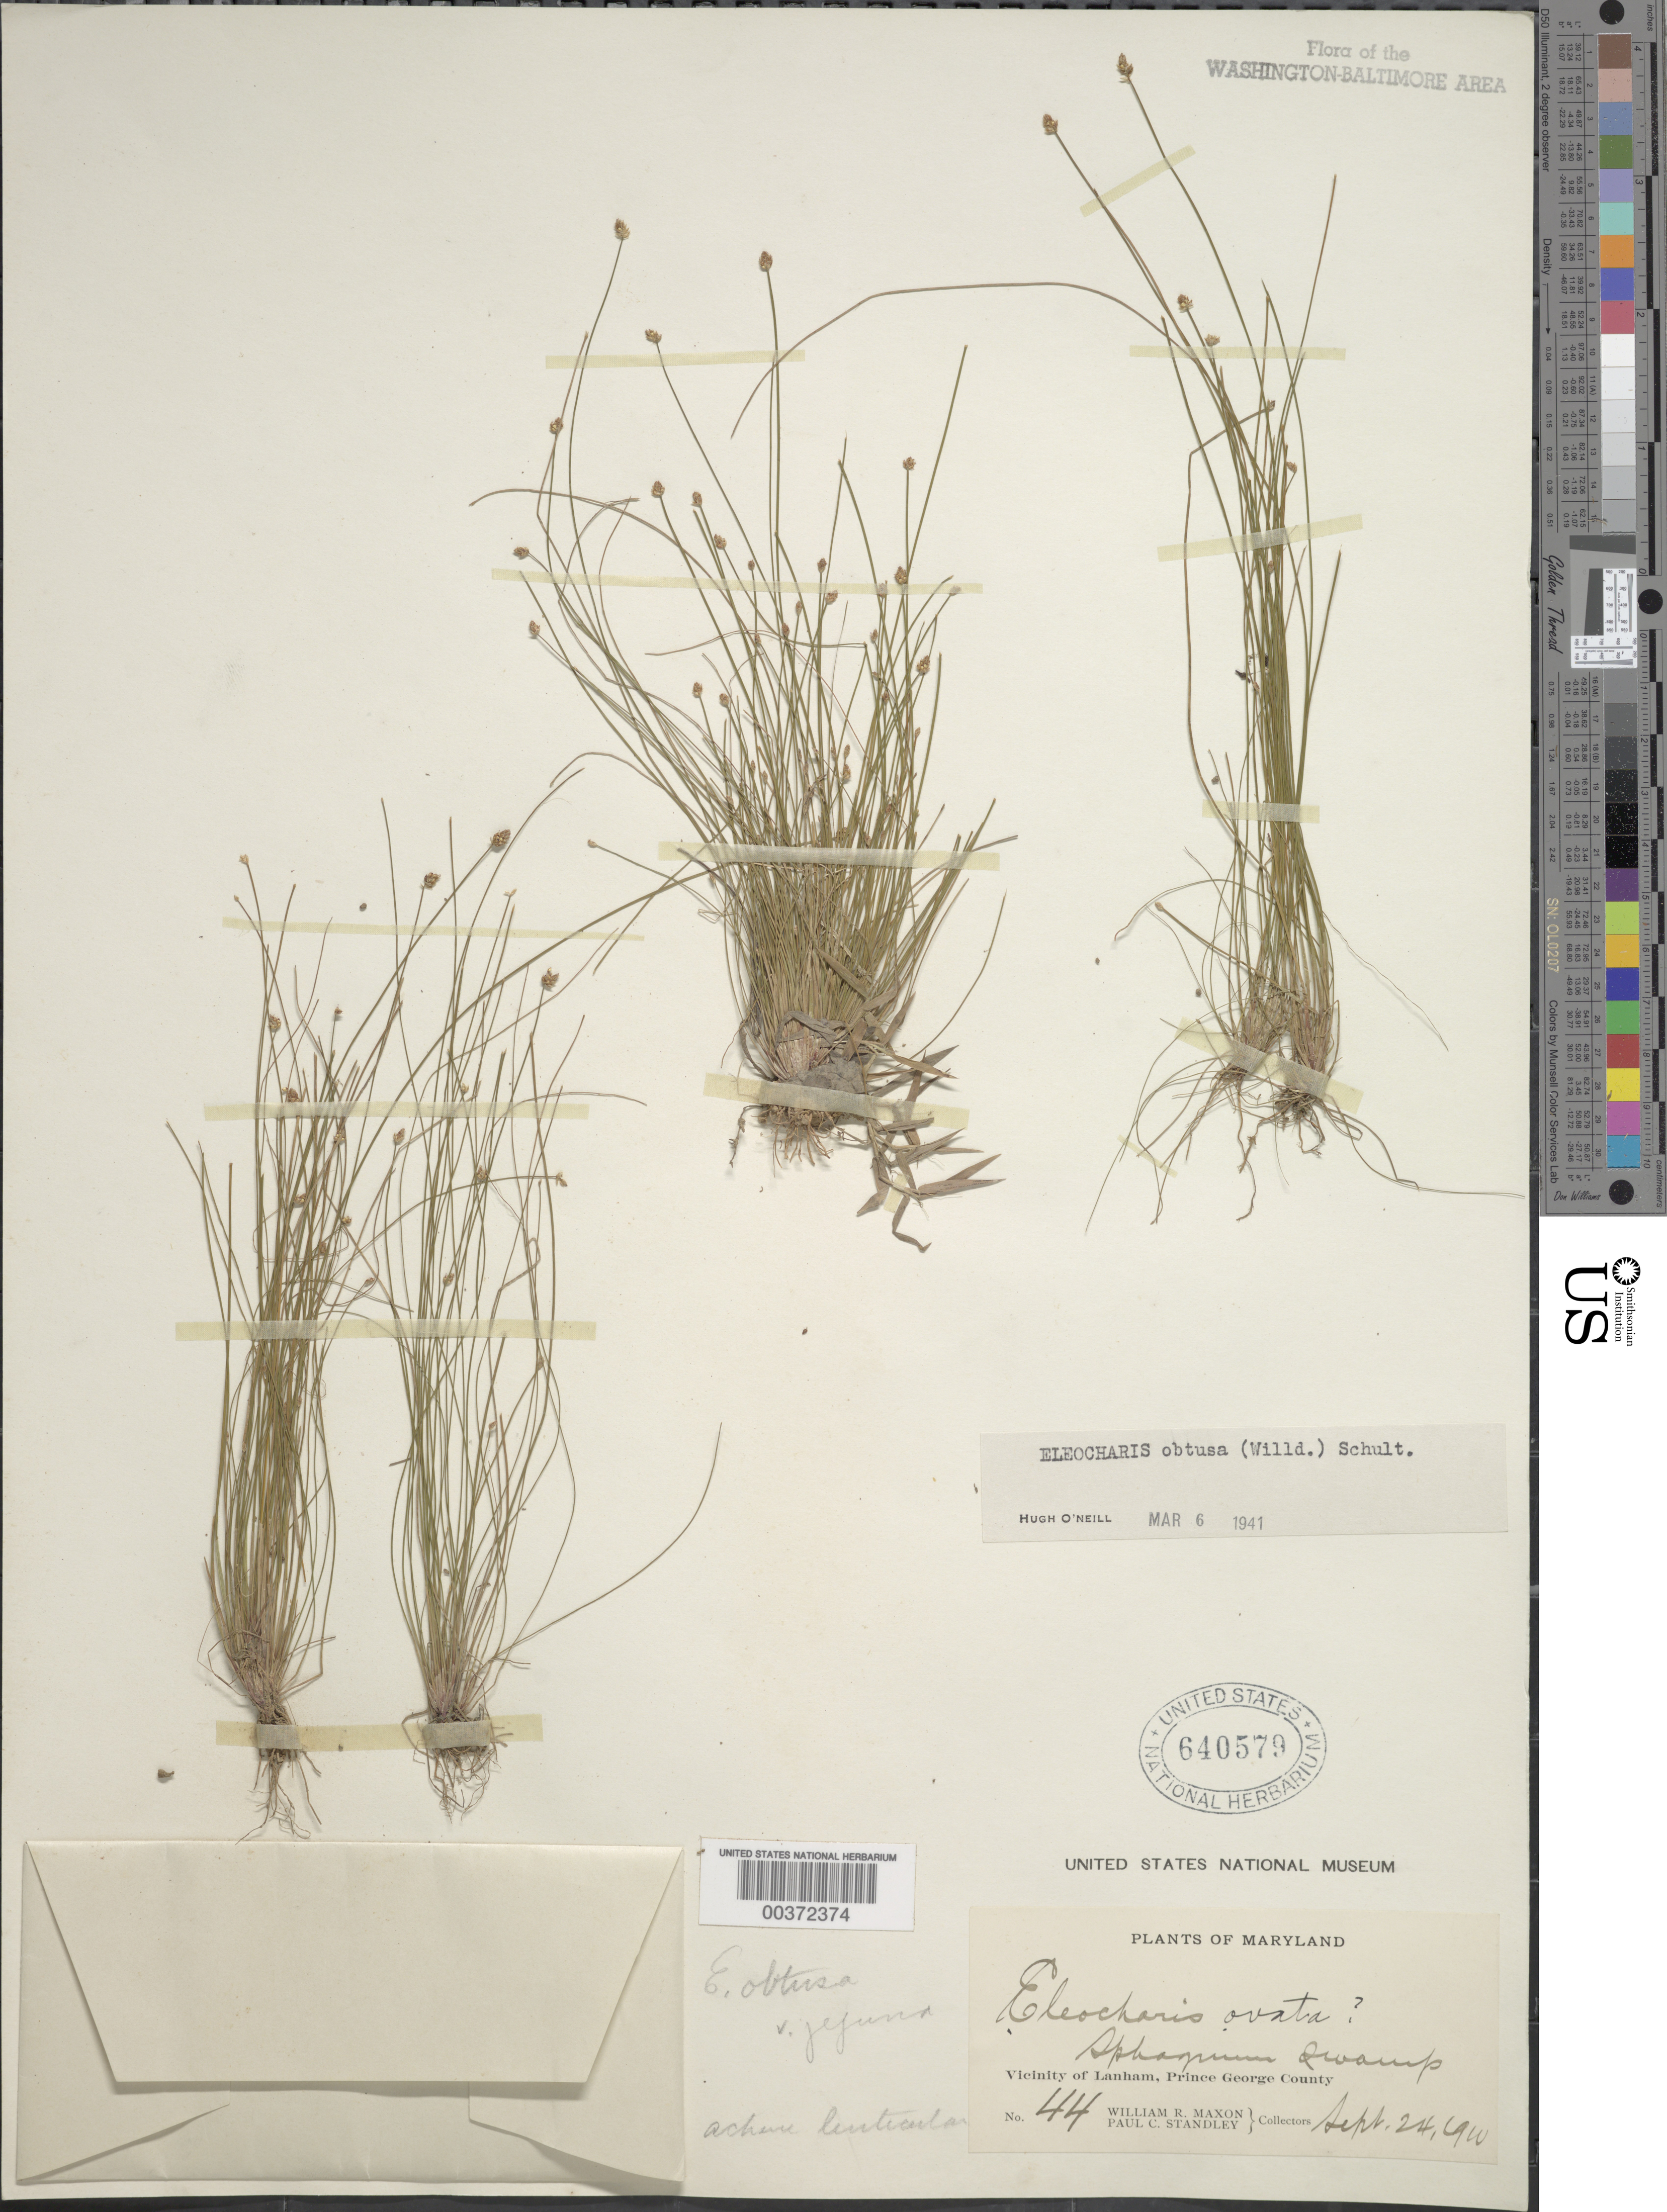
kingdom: Plantae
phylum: Tracheophyta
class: Liliopsida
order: Poales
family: Cyperaceae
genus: Eleocharis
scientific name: Eleocharis obtusa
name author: (Willd.) Schult.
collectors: W. R. Maxon & P. C. Standley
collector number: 44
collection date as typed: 24 Sep 1910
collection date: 1910-09-24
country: United States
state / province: Maryland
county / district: Prince George's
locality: Anham vicinity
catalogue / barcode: US 640579